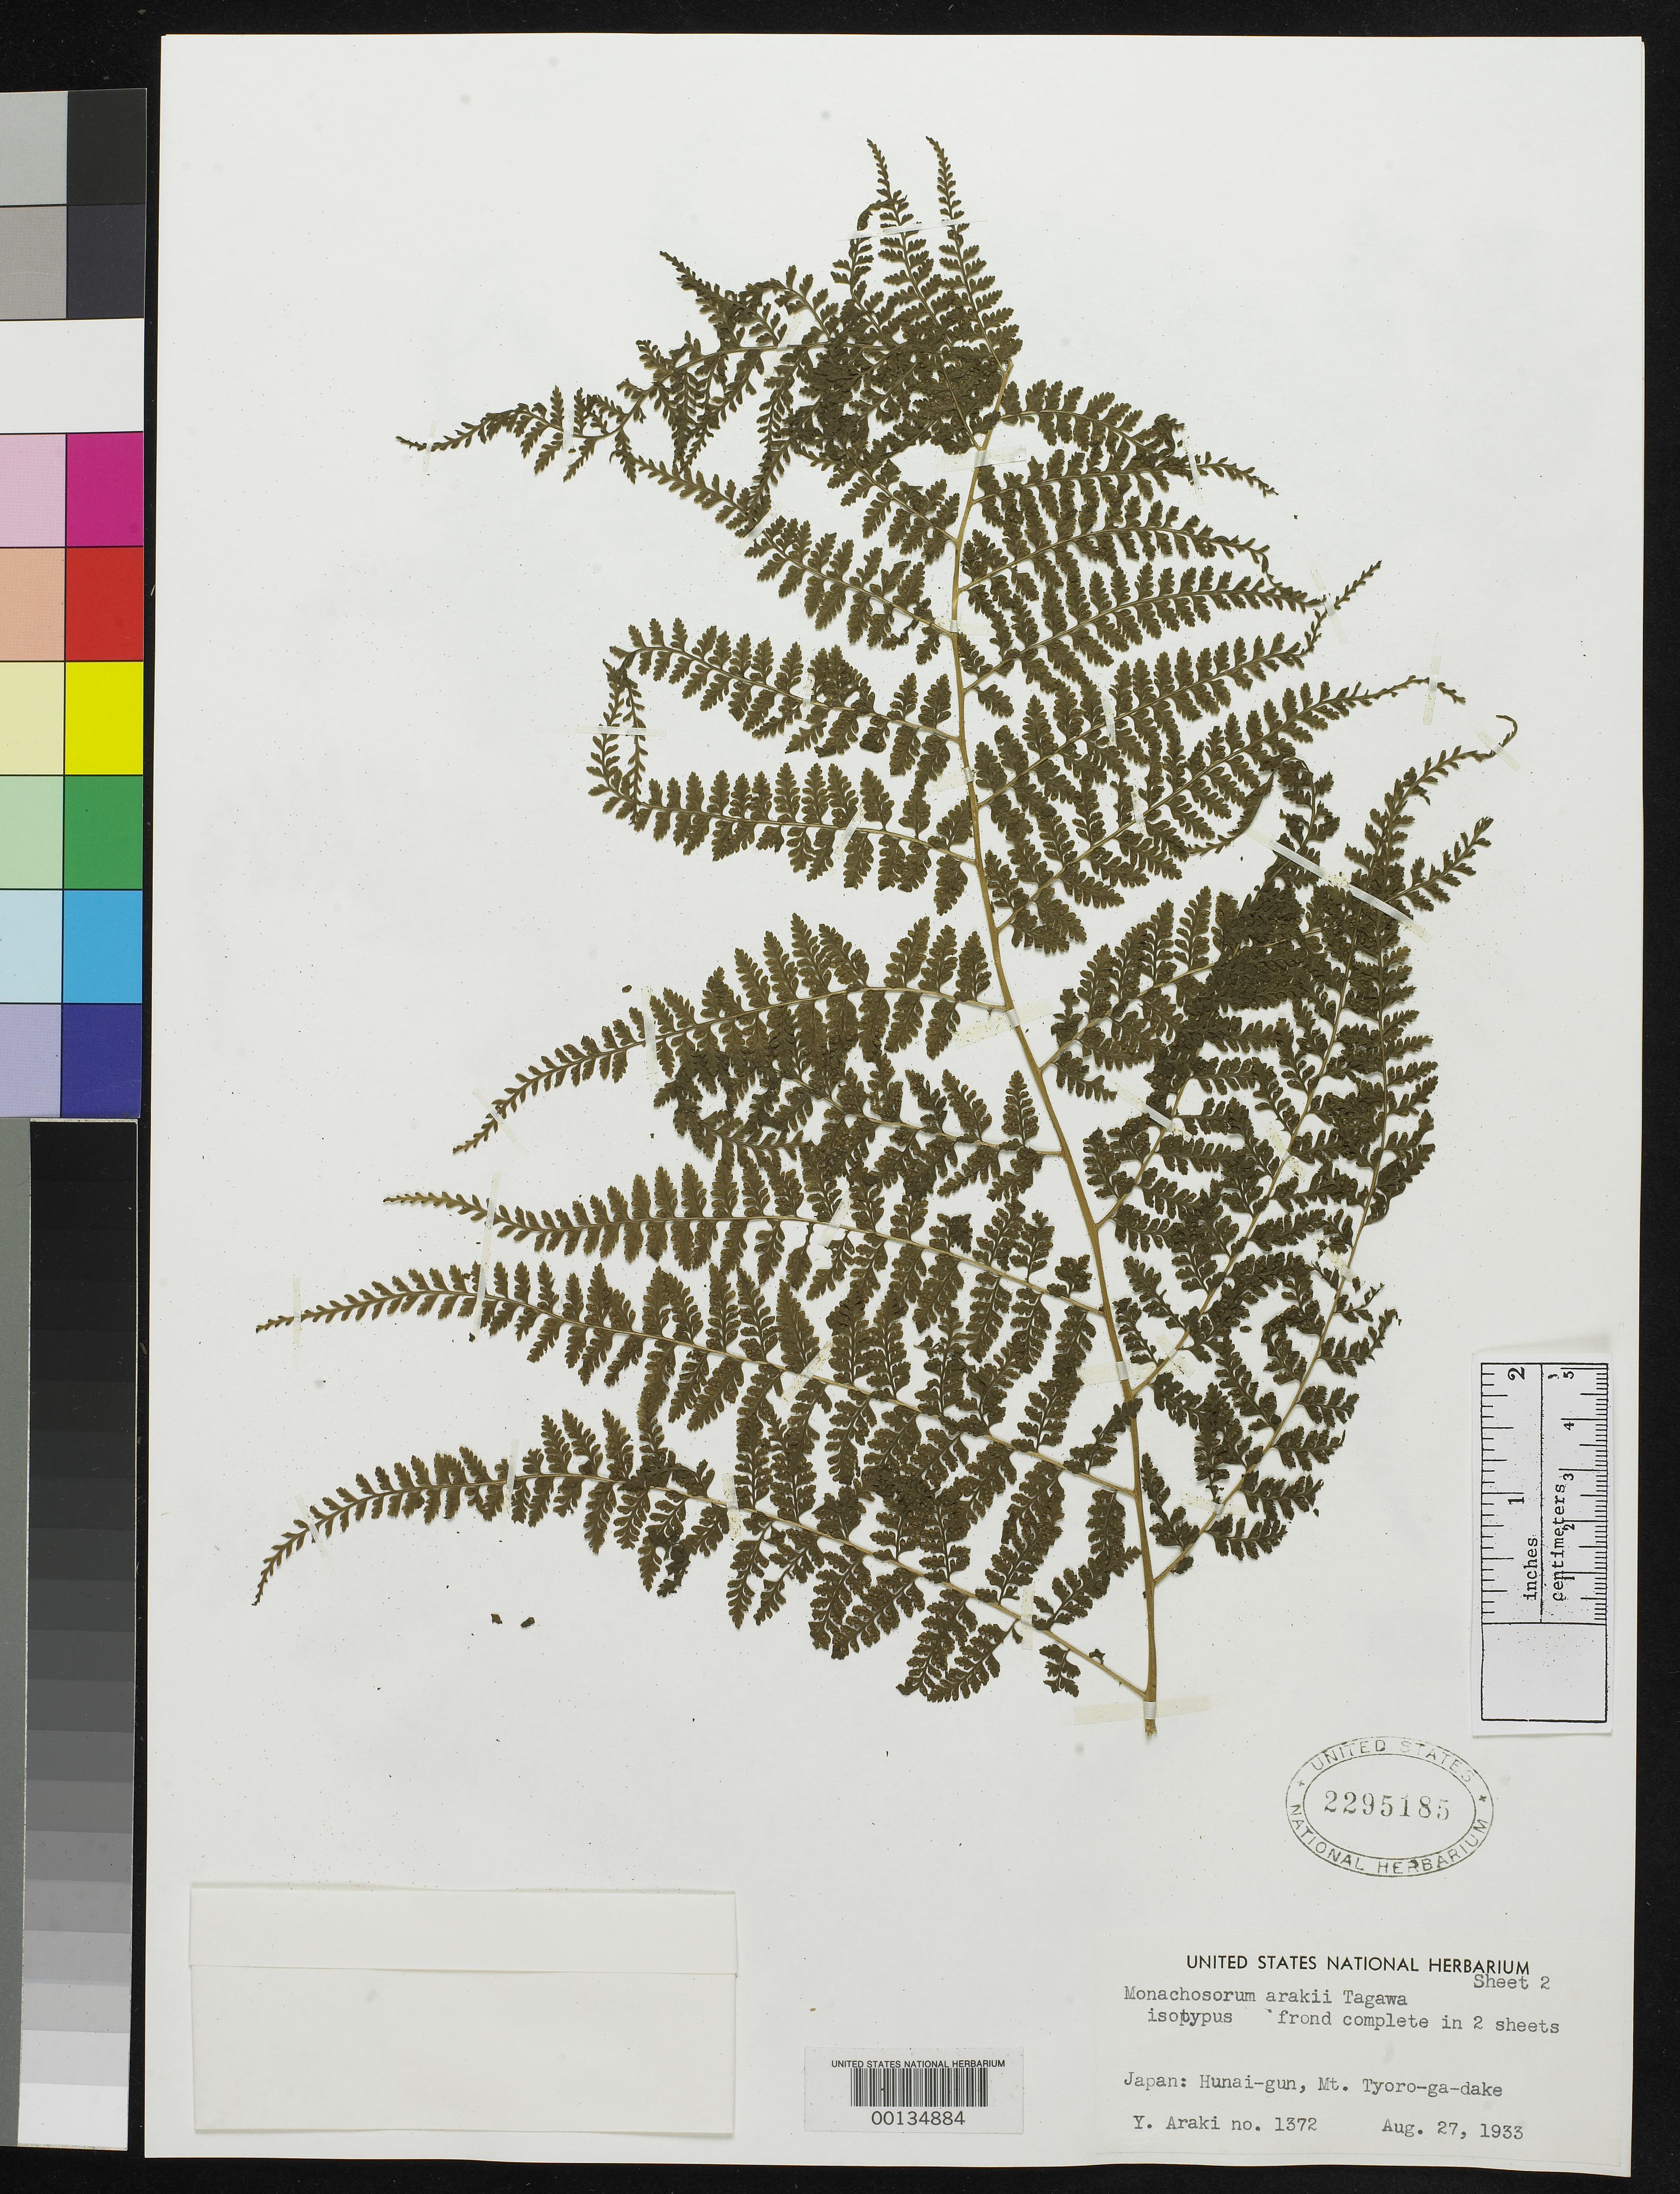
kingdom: Plantae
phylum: Tracheophyta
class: Polypodiopsida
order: Polypodiales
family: Dennstaedtiaceae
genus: Monachosorum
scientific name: Monachosorum arakii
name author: Tagawa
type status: Isotype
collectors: G. Araki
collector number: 1372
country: Japan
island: Honshu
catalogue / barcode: US 2295185